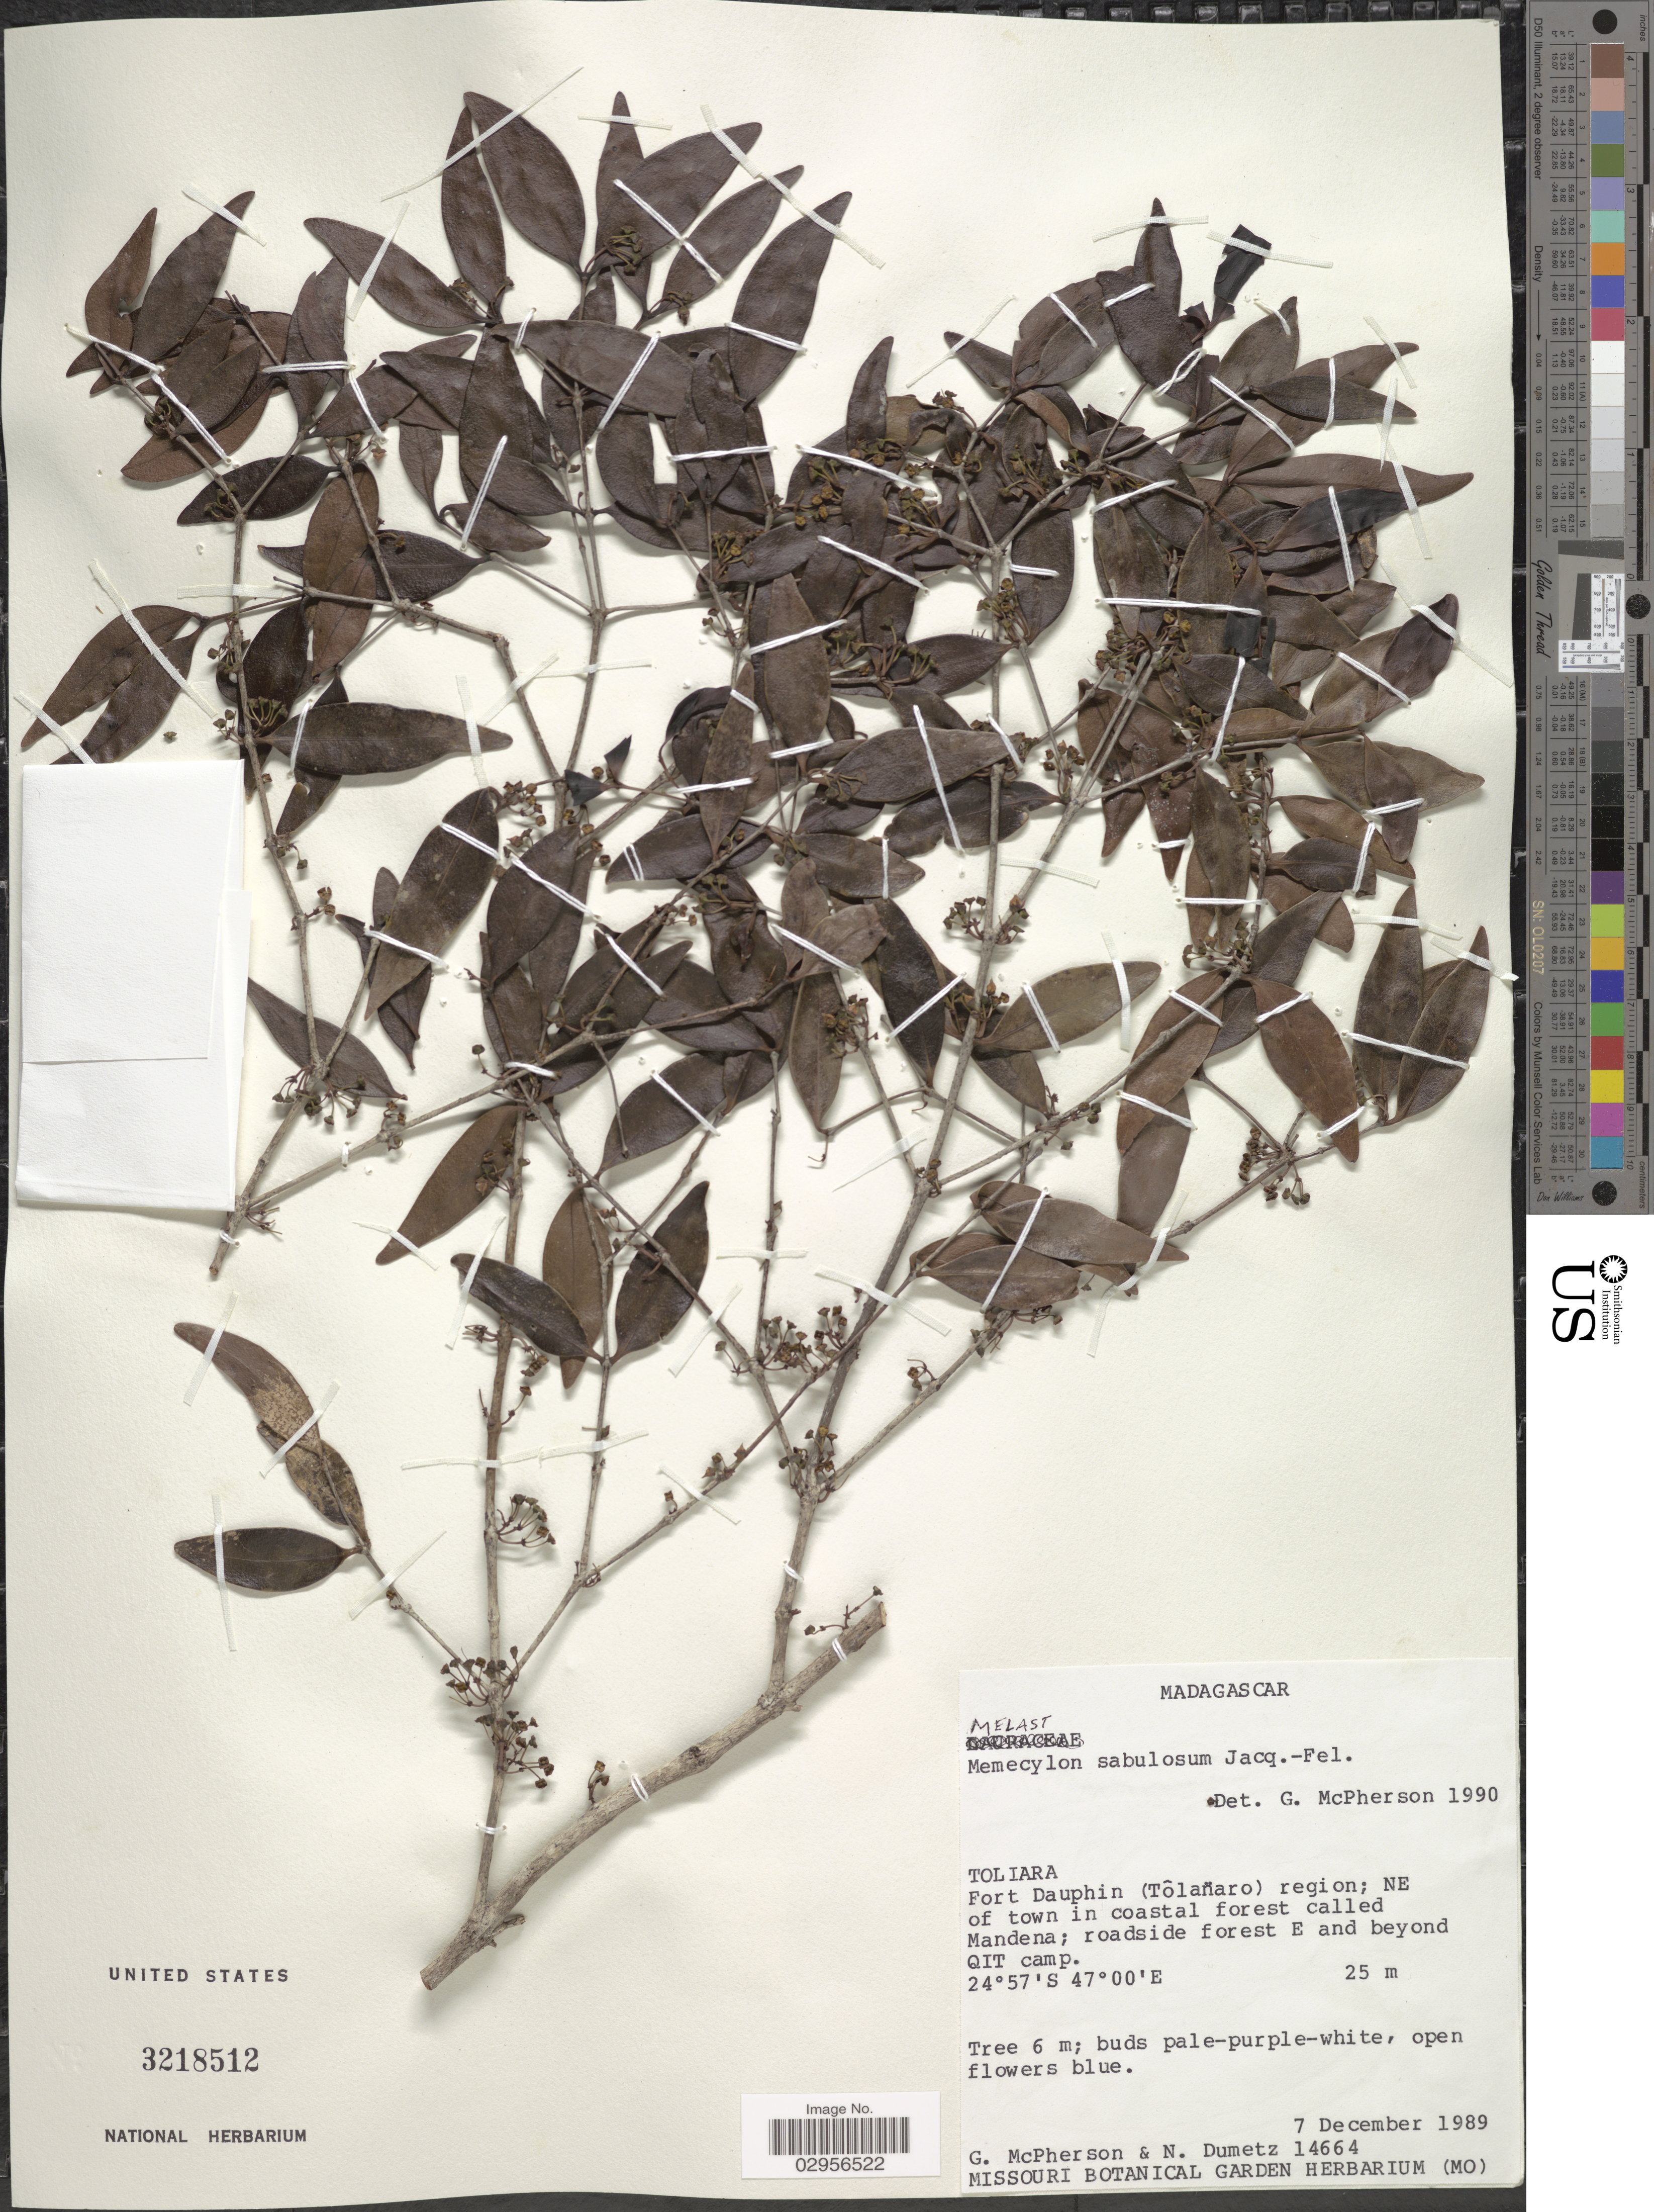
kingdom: Plantae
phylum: Tracheophyta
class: Magnoliopsida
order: Myrtales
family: Melastomataceae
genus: Memecylon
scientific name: Memecylon sabulosum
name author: Jacq.-Fél.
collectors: G. McPherson & N. Dumetz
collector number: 14664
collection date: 1989-12-07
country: Madagascar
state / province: Anosy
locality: Fort Dauphin (Tôlanaro) region, NE of town in coastal forest called Mandena; roadside forest E and beyond QIT camp.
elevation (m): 25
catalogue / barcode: US 3218512